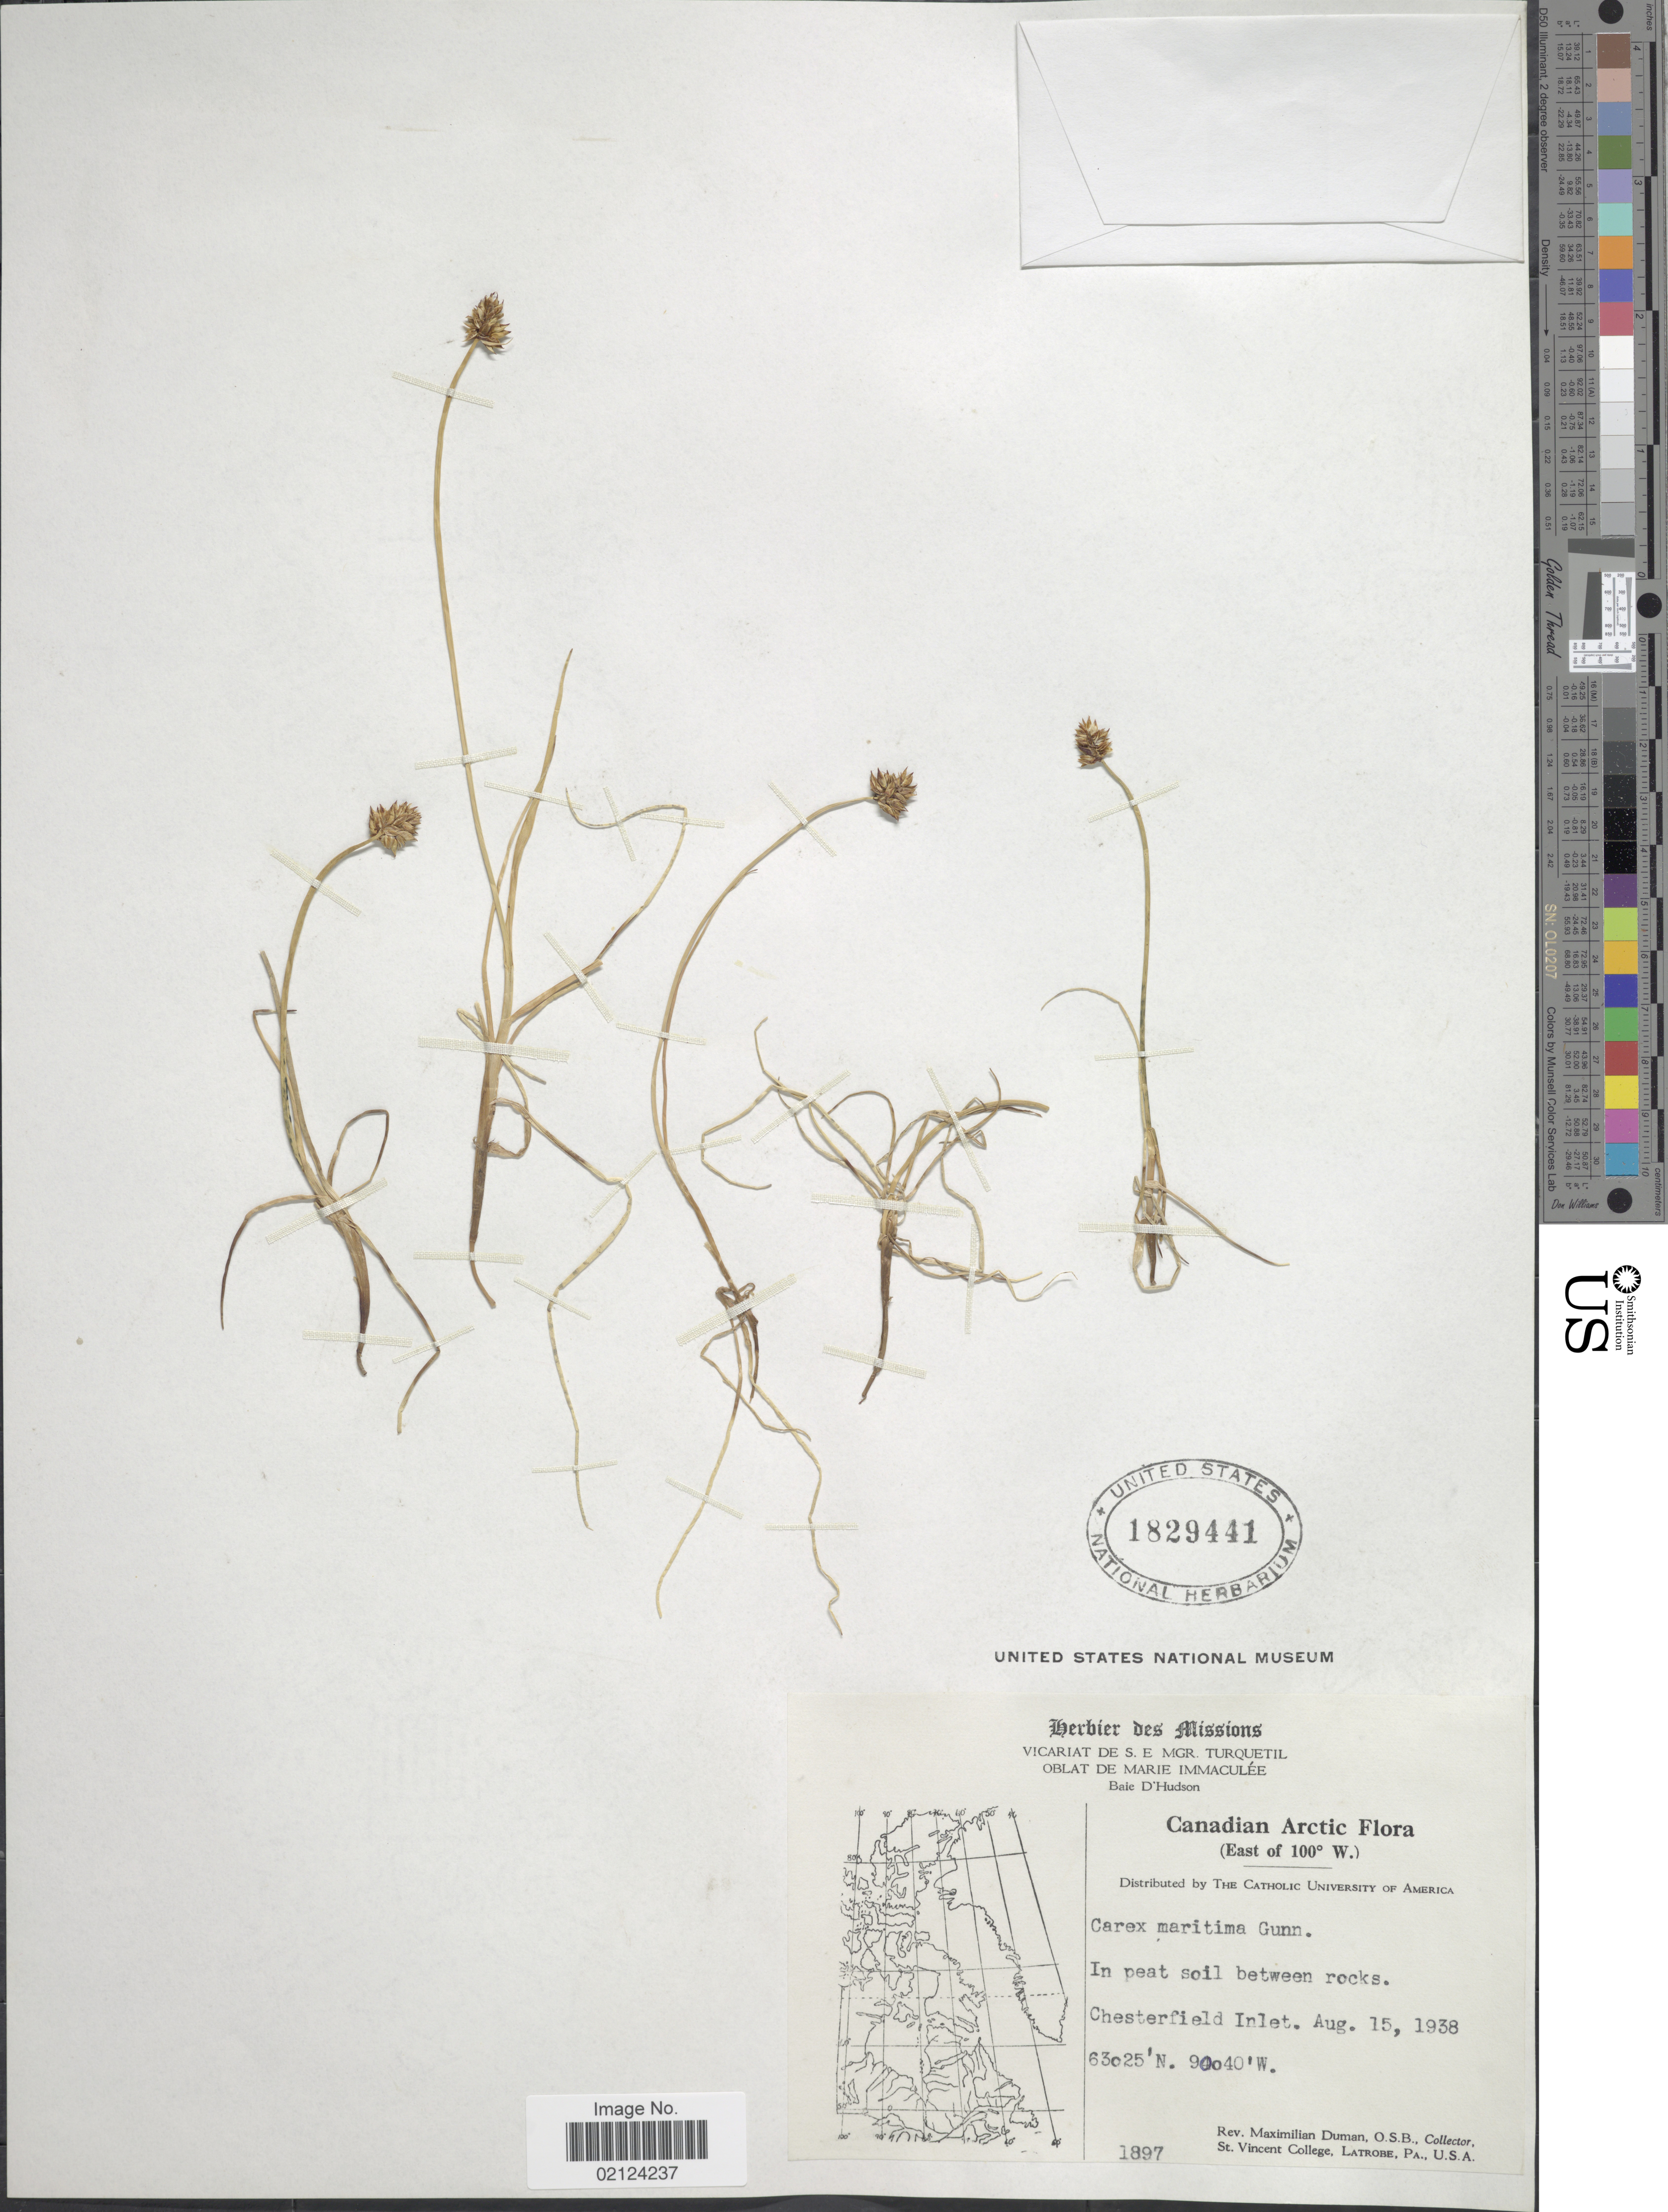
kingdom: Plantae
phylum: Tracheophyta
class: Liliopsida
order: Poales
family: Cyperaceae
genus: Carex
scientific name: Carex maritima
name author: Gunnerus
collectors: M. Duman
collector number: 1897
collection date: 1938-08-15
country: Canada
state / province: Nunavut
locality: Chesterfield Inlet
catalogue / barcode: US 1829441